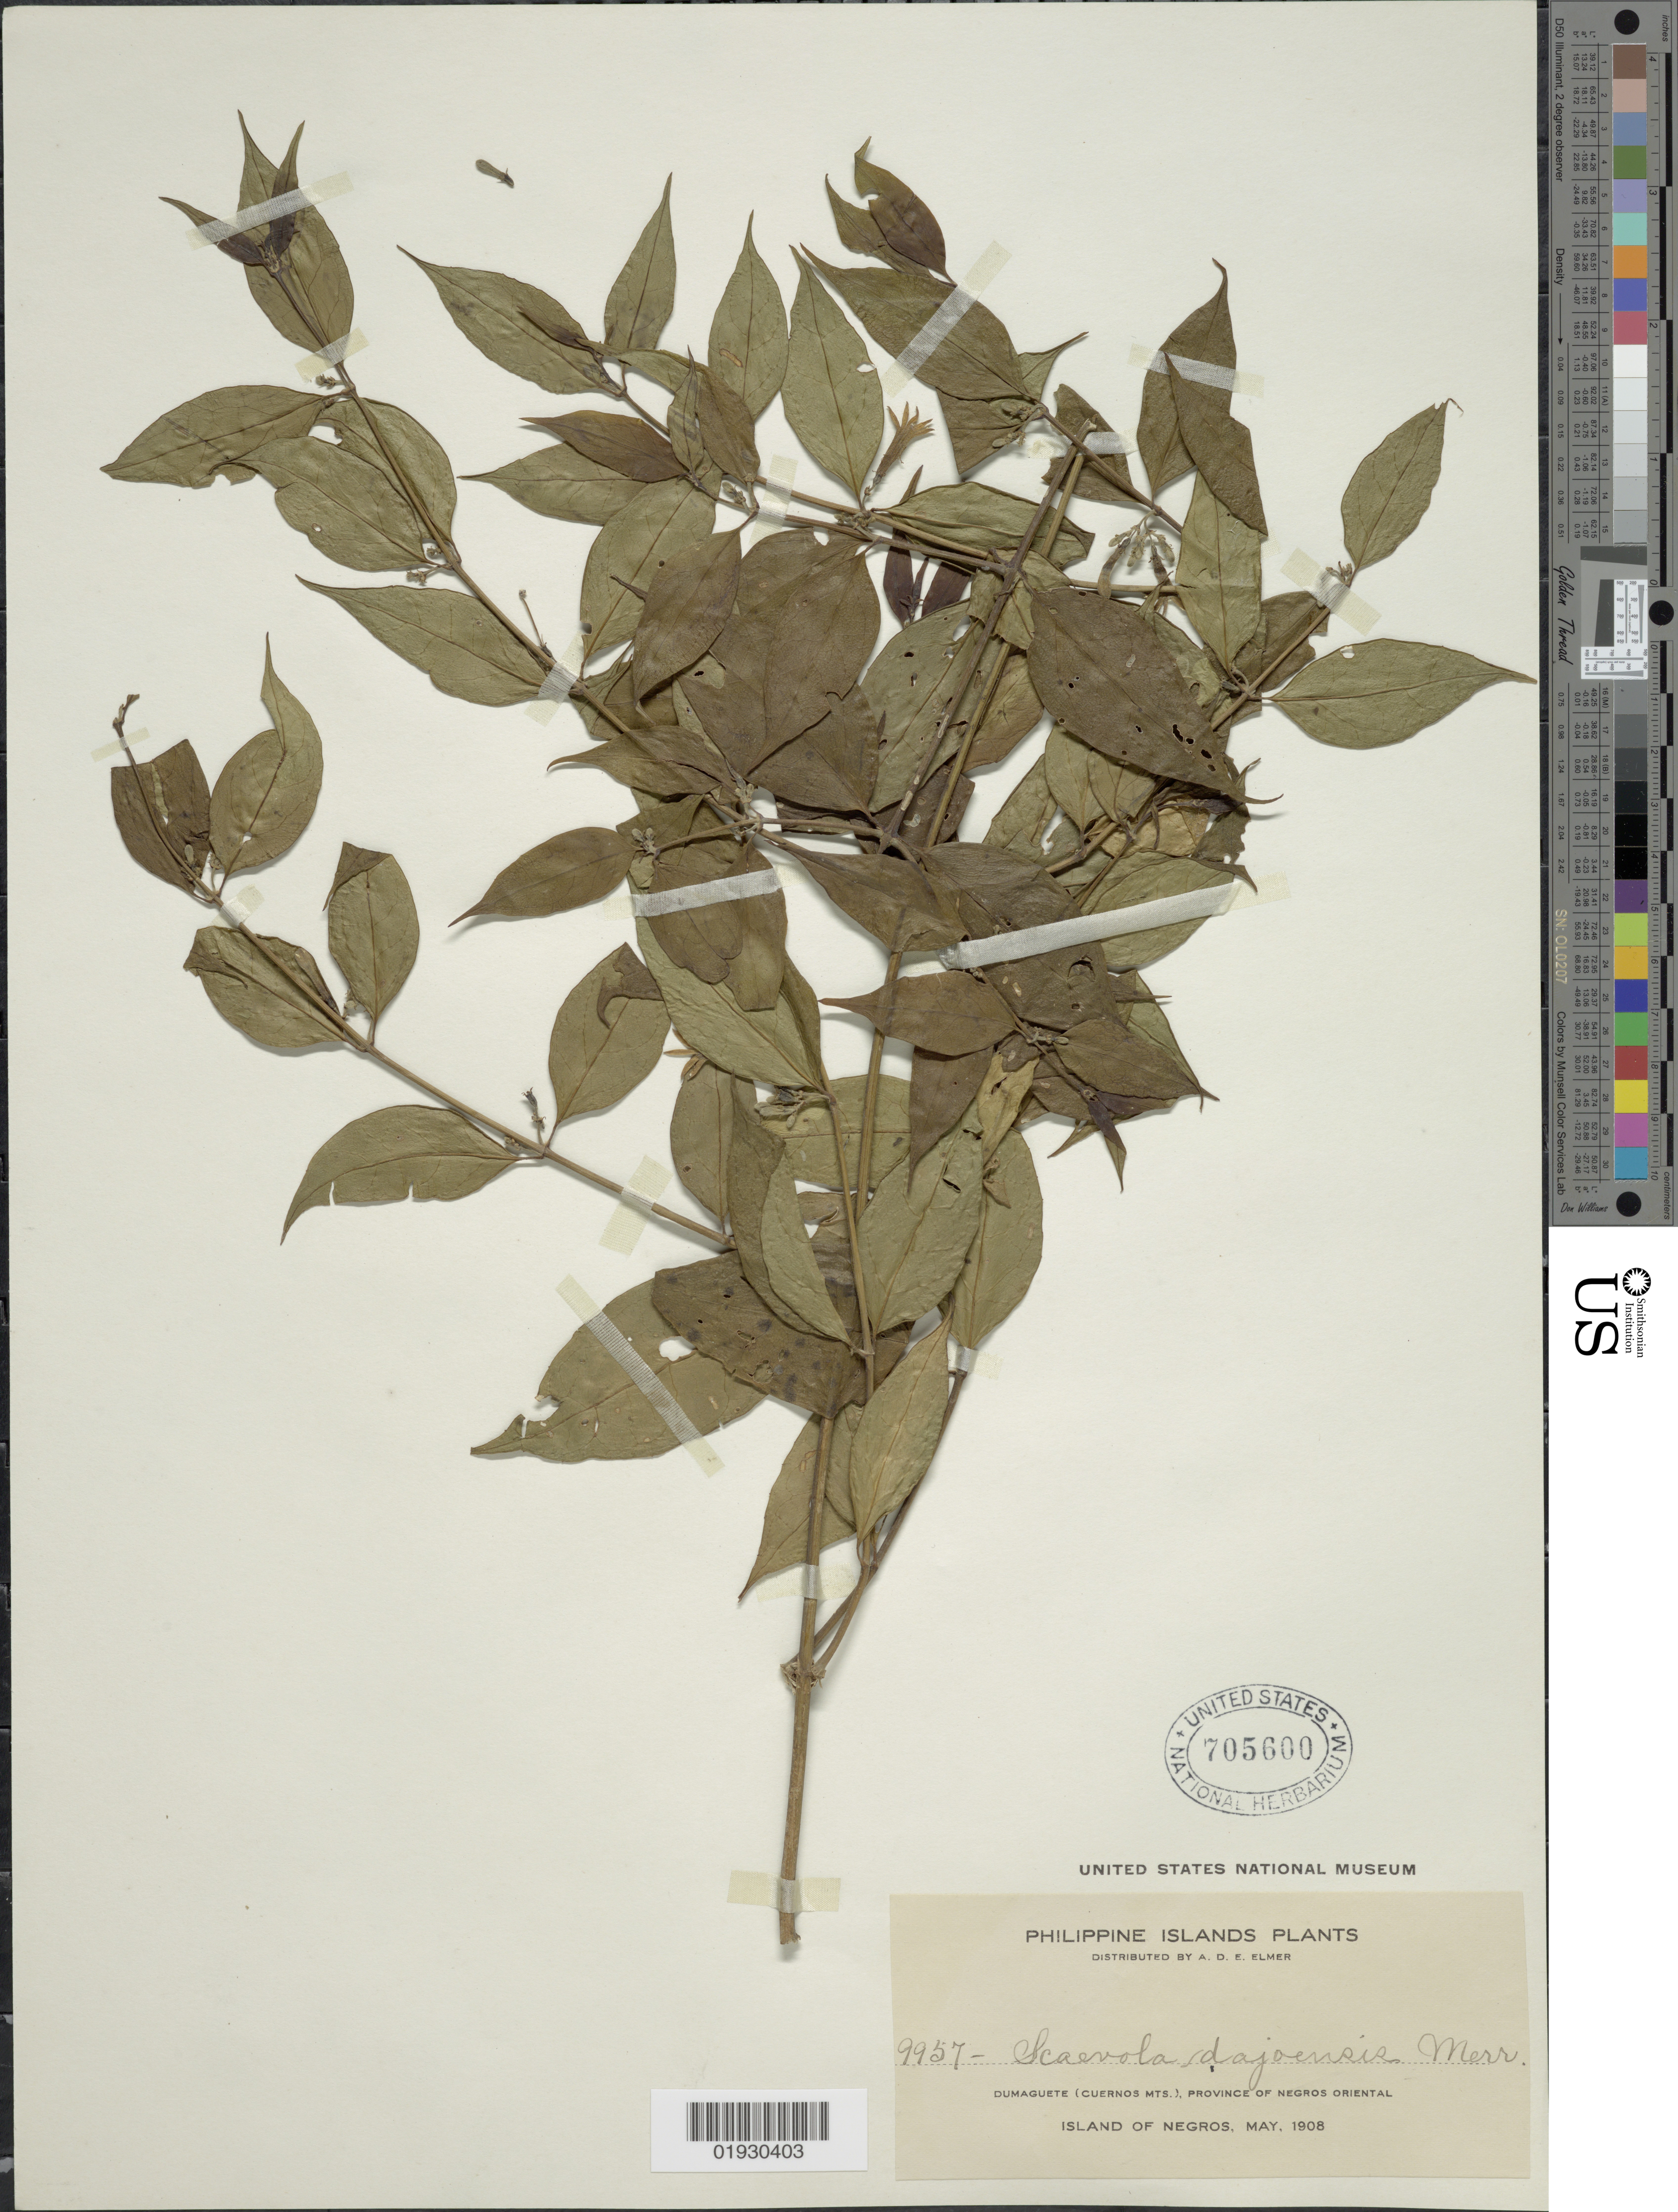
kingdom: Plantae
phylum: Tracheophyta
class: Magnoliopsida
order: Asterales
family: Goodeniaceae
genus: Scaevola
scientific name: Scaevola dajoensis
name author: Merr.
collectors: A. D. E. Elmer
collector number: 9957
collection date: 1908-05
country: Philippines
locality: Philippine Islands. Dumaguete (Cuernos Mts.), Province of Negros Oriental. Island of Negros.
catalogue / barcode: US 705600